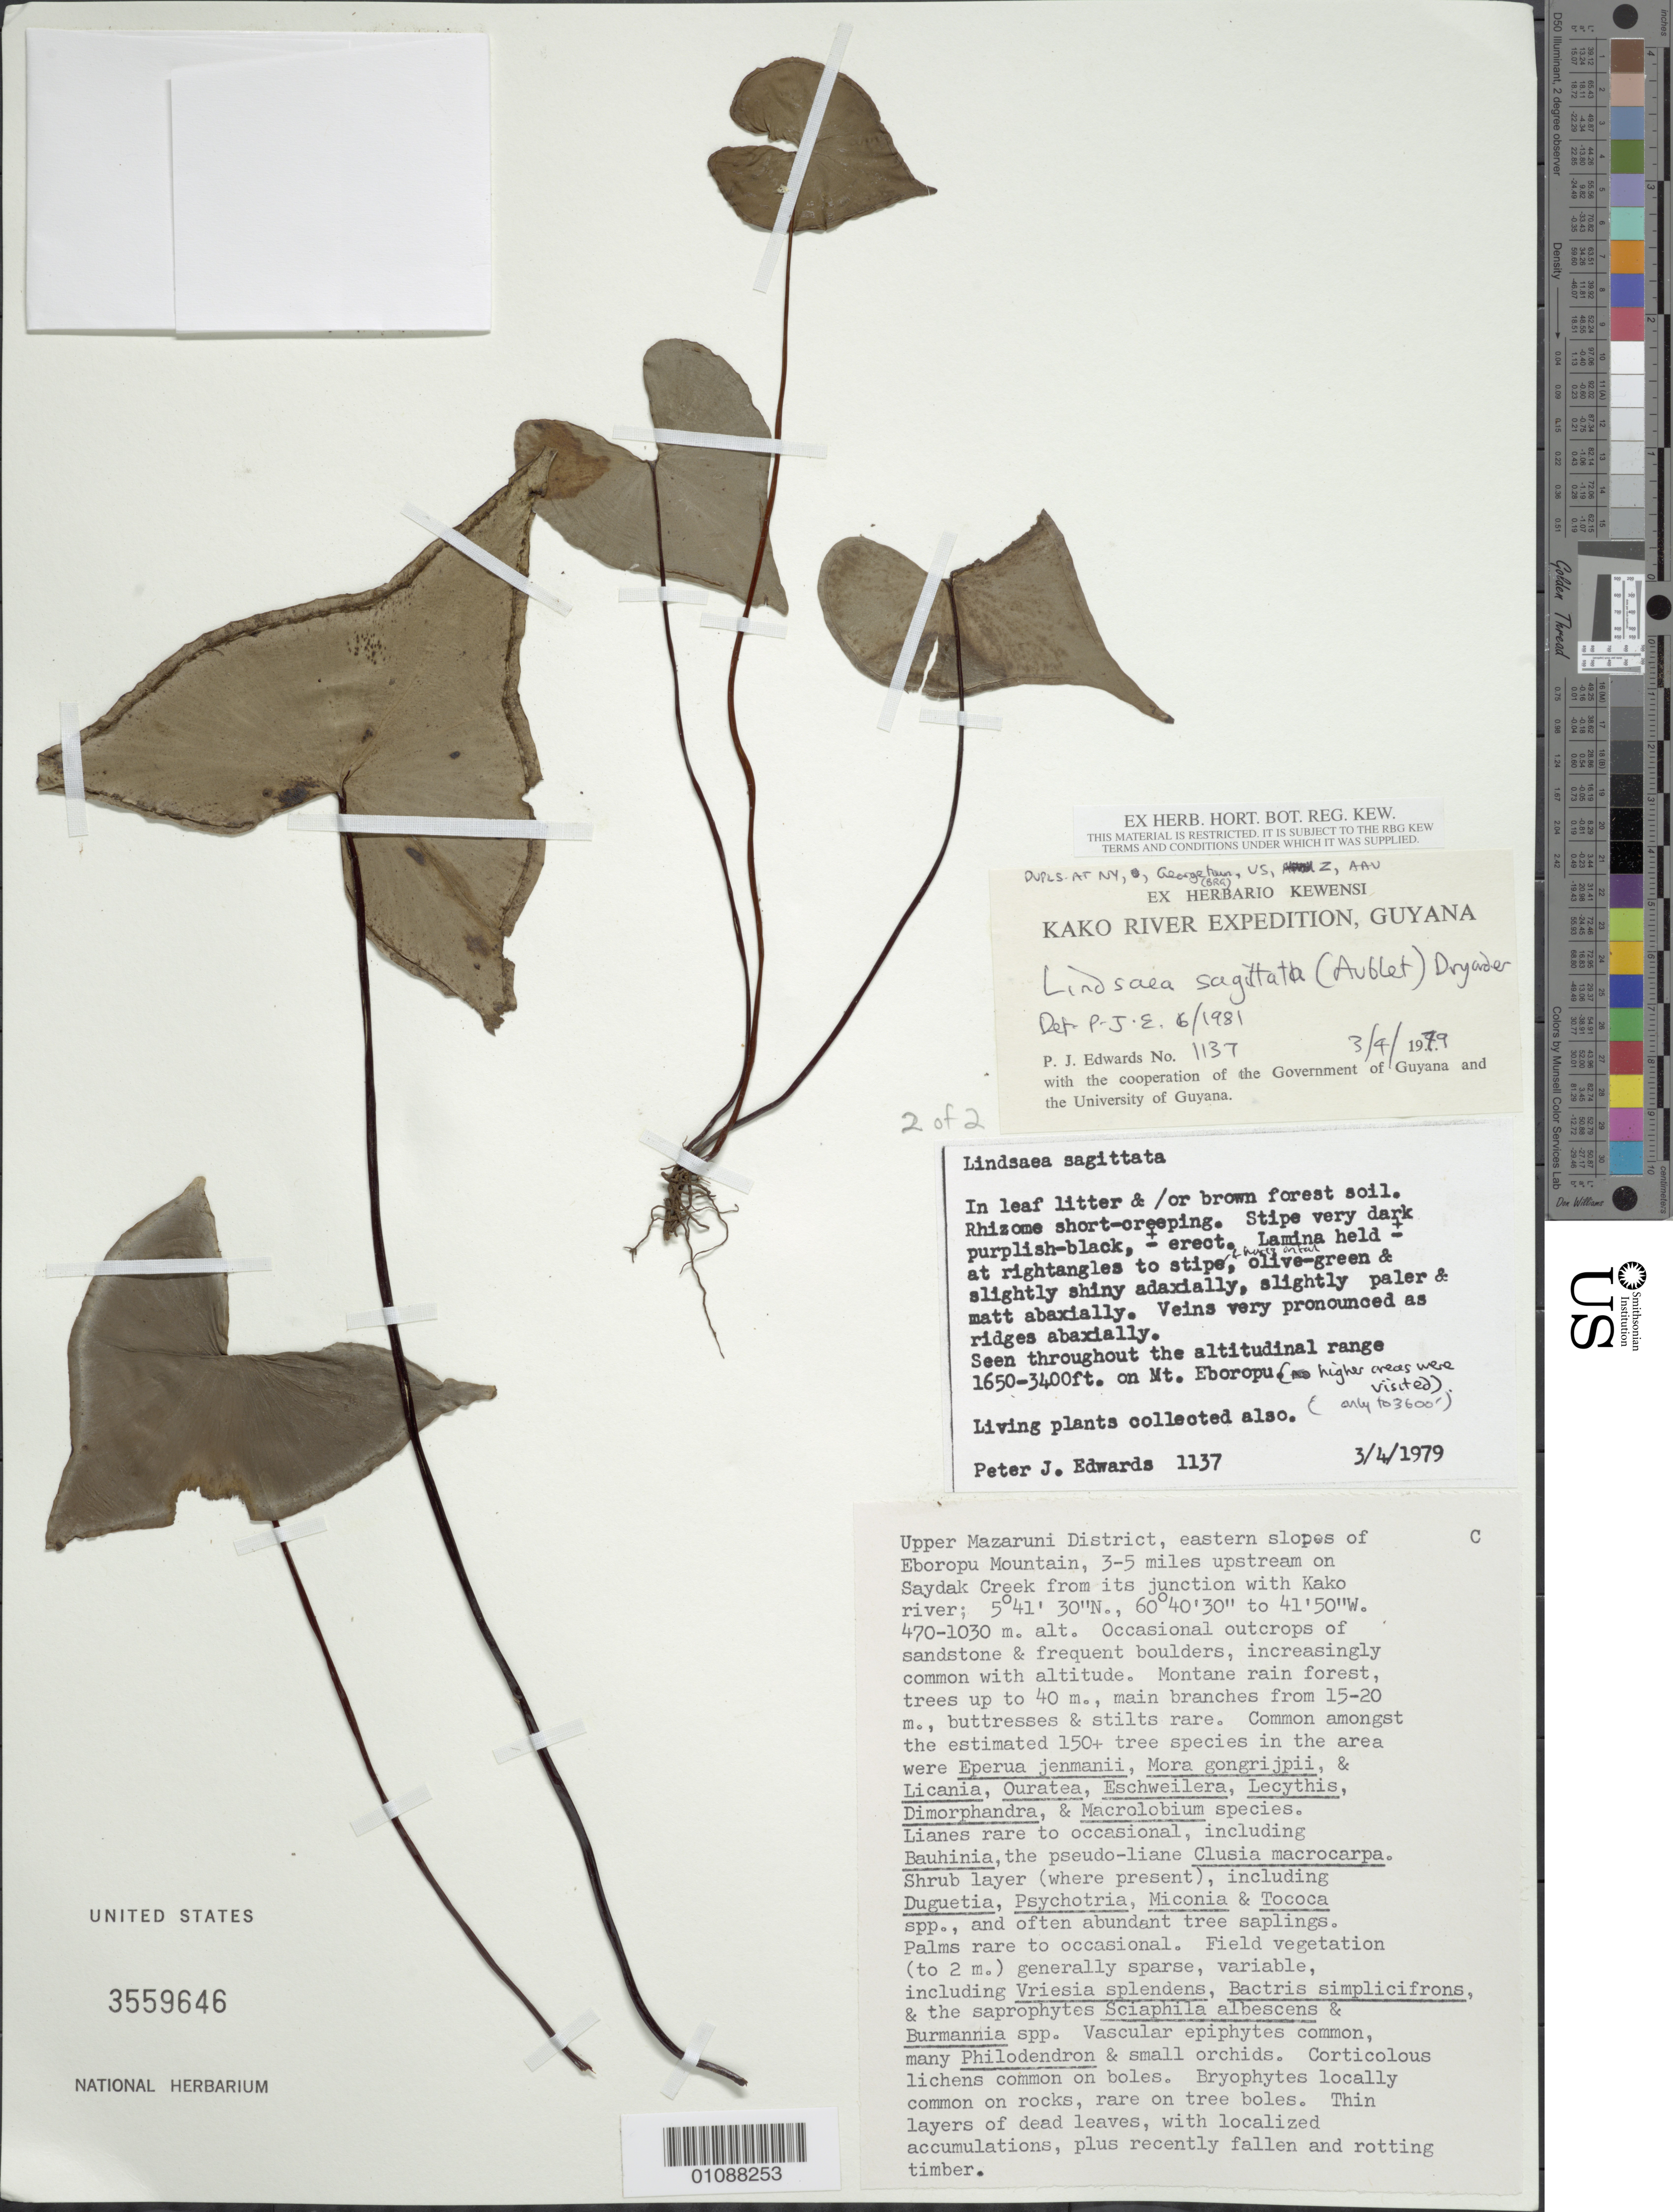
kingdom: Plantae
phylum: Tracheophyta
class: Polypodiopsida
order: Polypodiales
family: Lindsaeaceae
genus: Lindsaea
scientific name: Lindsaea sagittata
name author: (Aubl.) Dryand.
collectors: P. Edwards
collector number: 1137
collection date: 1979-04-03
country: Guyana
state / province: Cuyuni-Mazaruni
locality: Upper Mazaruni District, eastern slopes of Eboropu Mountain, 3-5 miles upstream on Saydak Creek from its junction with Kako river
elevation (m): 470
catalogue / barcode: US 3559646